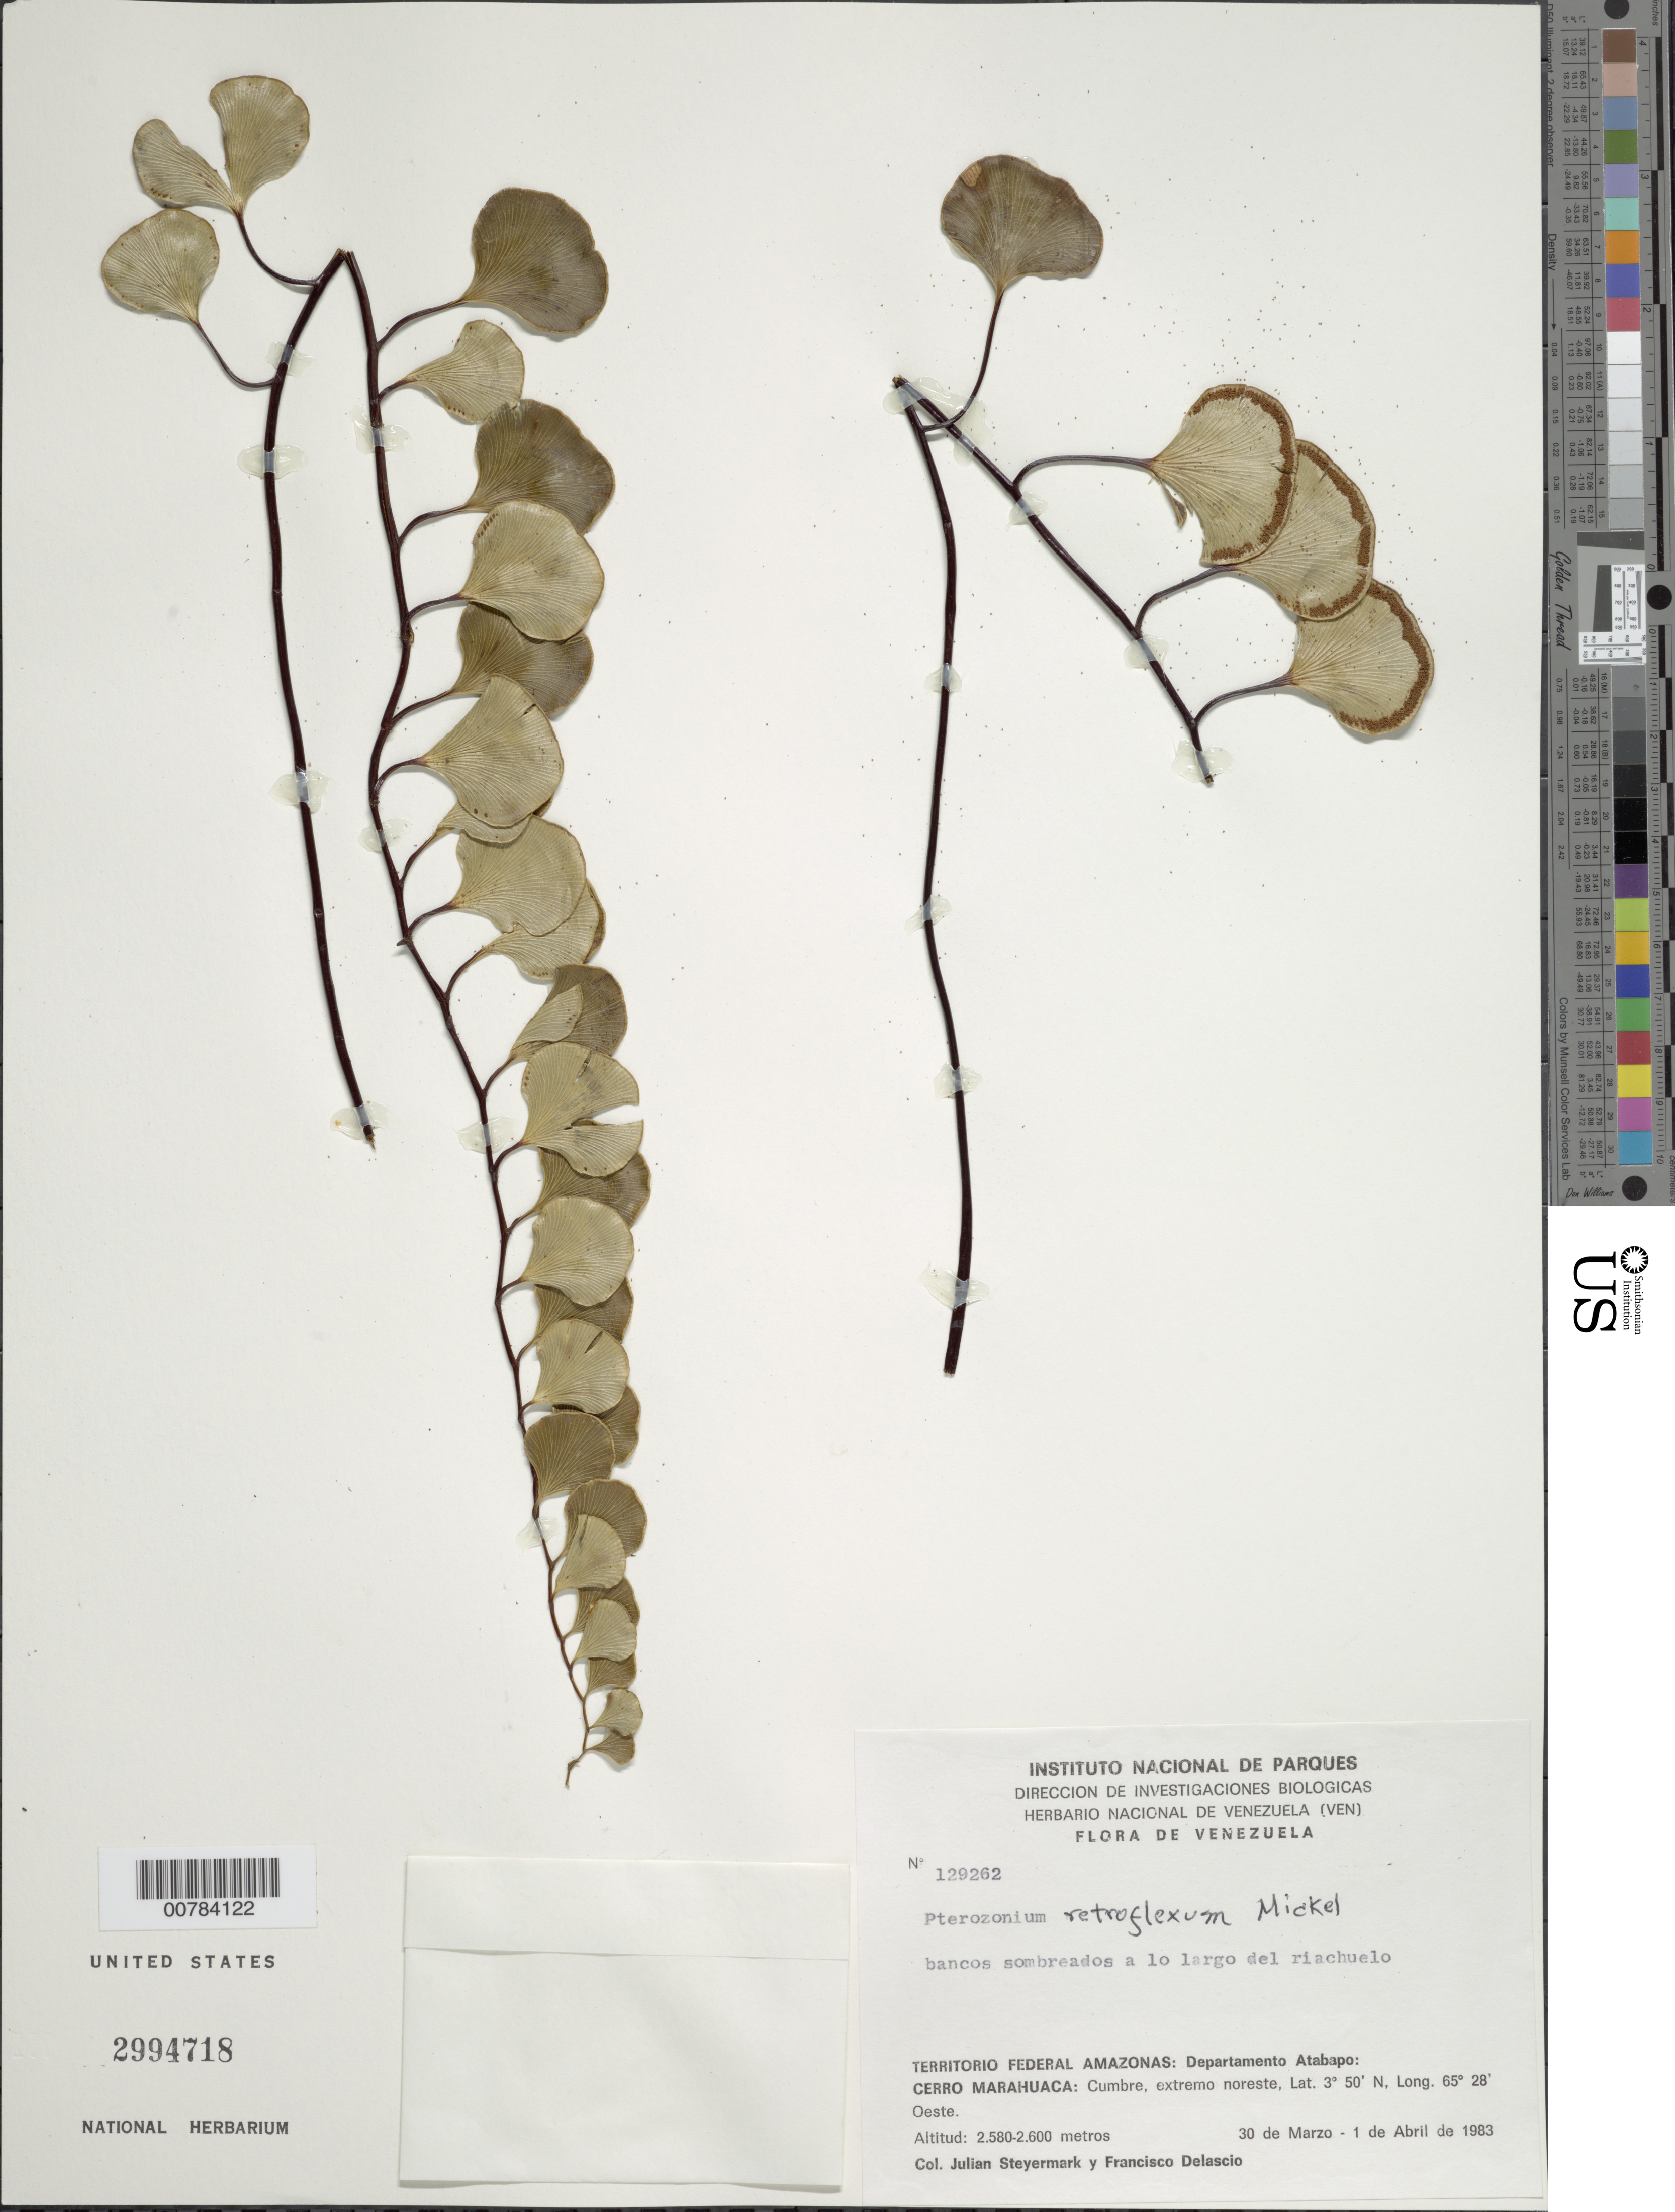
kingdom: Plantae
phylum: Tracheophyta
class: Polypodiopsida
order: Polypodiales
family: Pteridaceae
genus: Pterozonium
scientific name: Pterozonium retroflexum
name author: Mickel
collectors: J. Steyermark & F. Delascio C.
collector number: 129262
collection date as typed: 30-Mar-83 to 1-Apr-83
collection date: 1983-03-30/1983-04-01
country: Venezuela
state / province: Amazonas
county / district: Atabapo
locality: Cerro Marahuaca, cumbre, extremo noreste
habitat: Bancos sombreados a lo largo del riachuelo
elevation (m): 2580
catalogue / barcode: US 2994718